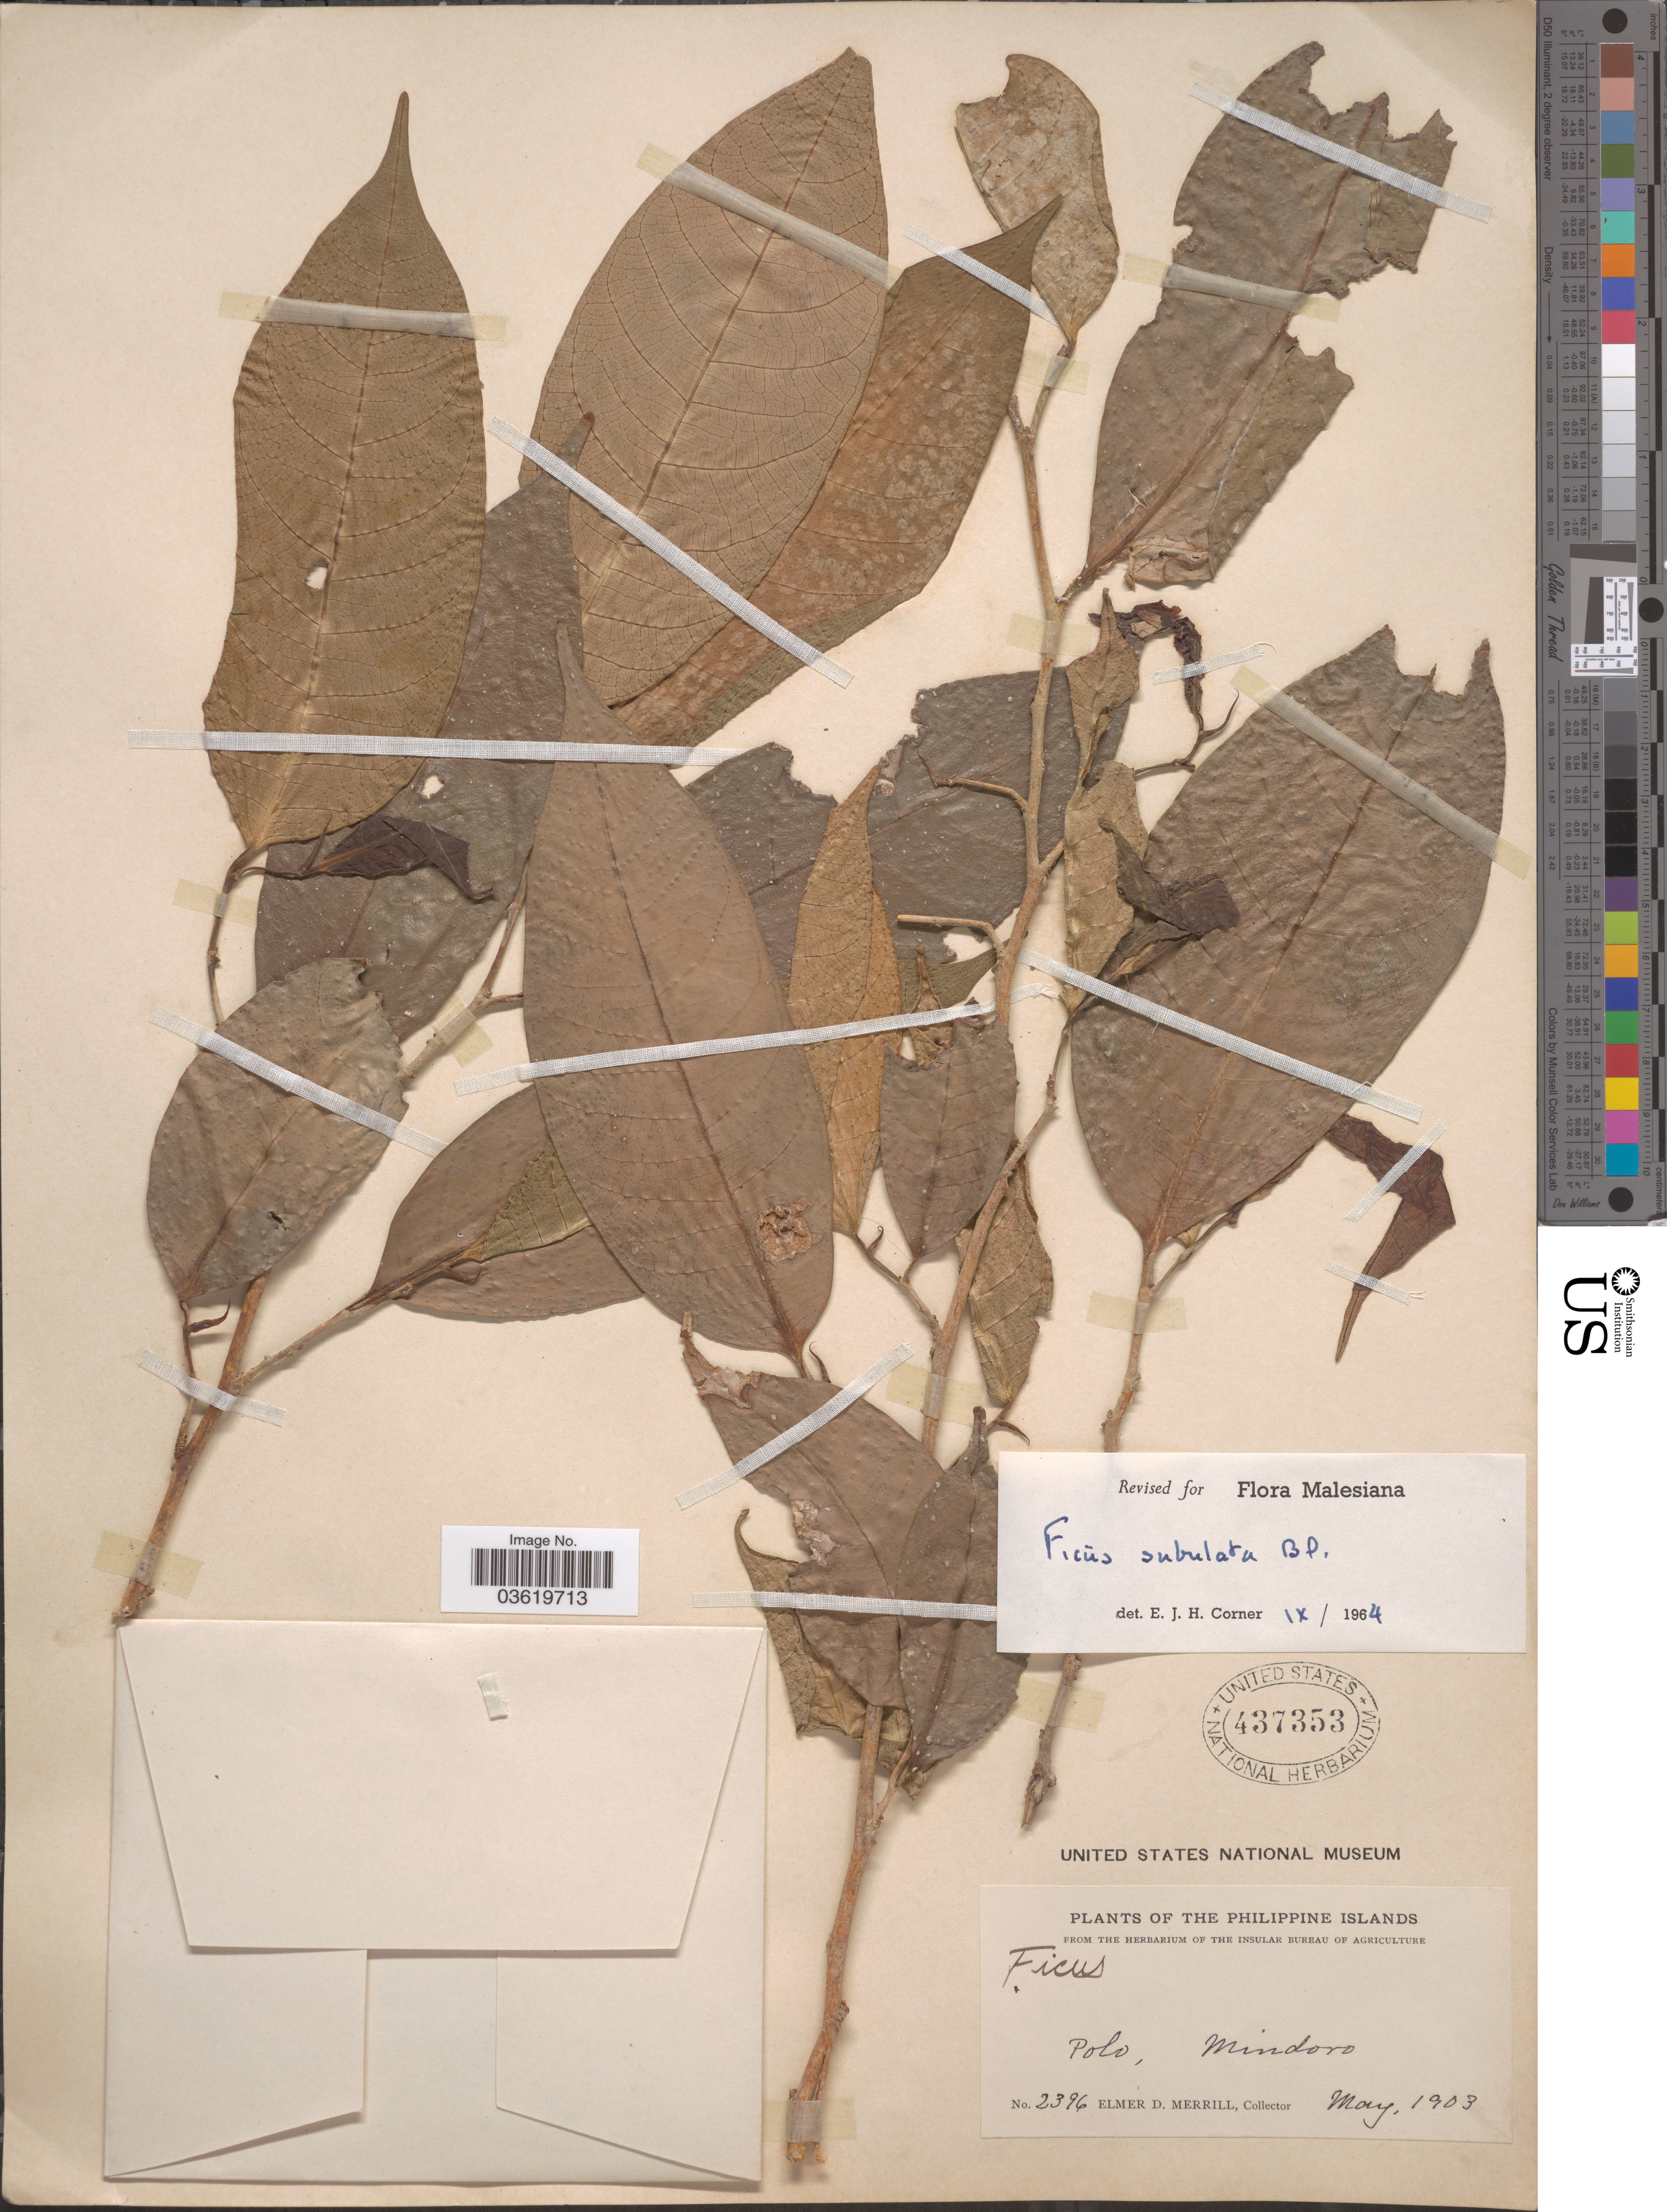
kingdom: Plantae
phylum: Tracheophyta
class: Magnoliopsida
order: Rosales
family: Moraceae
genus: Ficus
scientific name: Ficus subulata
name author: Blume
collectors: E. D. Merrill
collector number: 2396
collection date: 1903-05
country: Philippines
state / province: Mimaropa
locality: Philippine Islands. Polo, Mindoro.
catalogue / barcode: US 437353